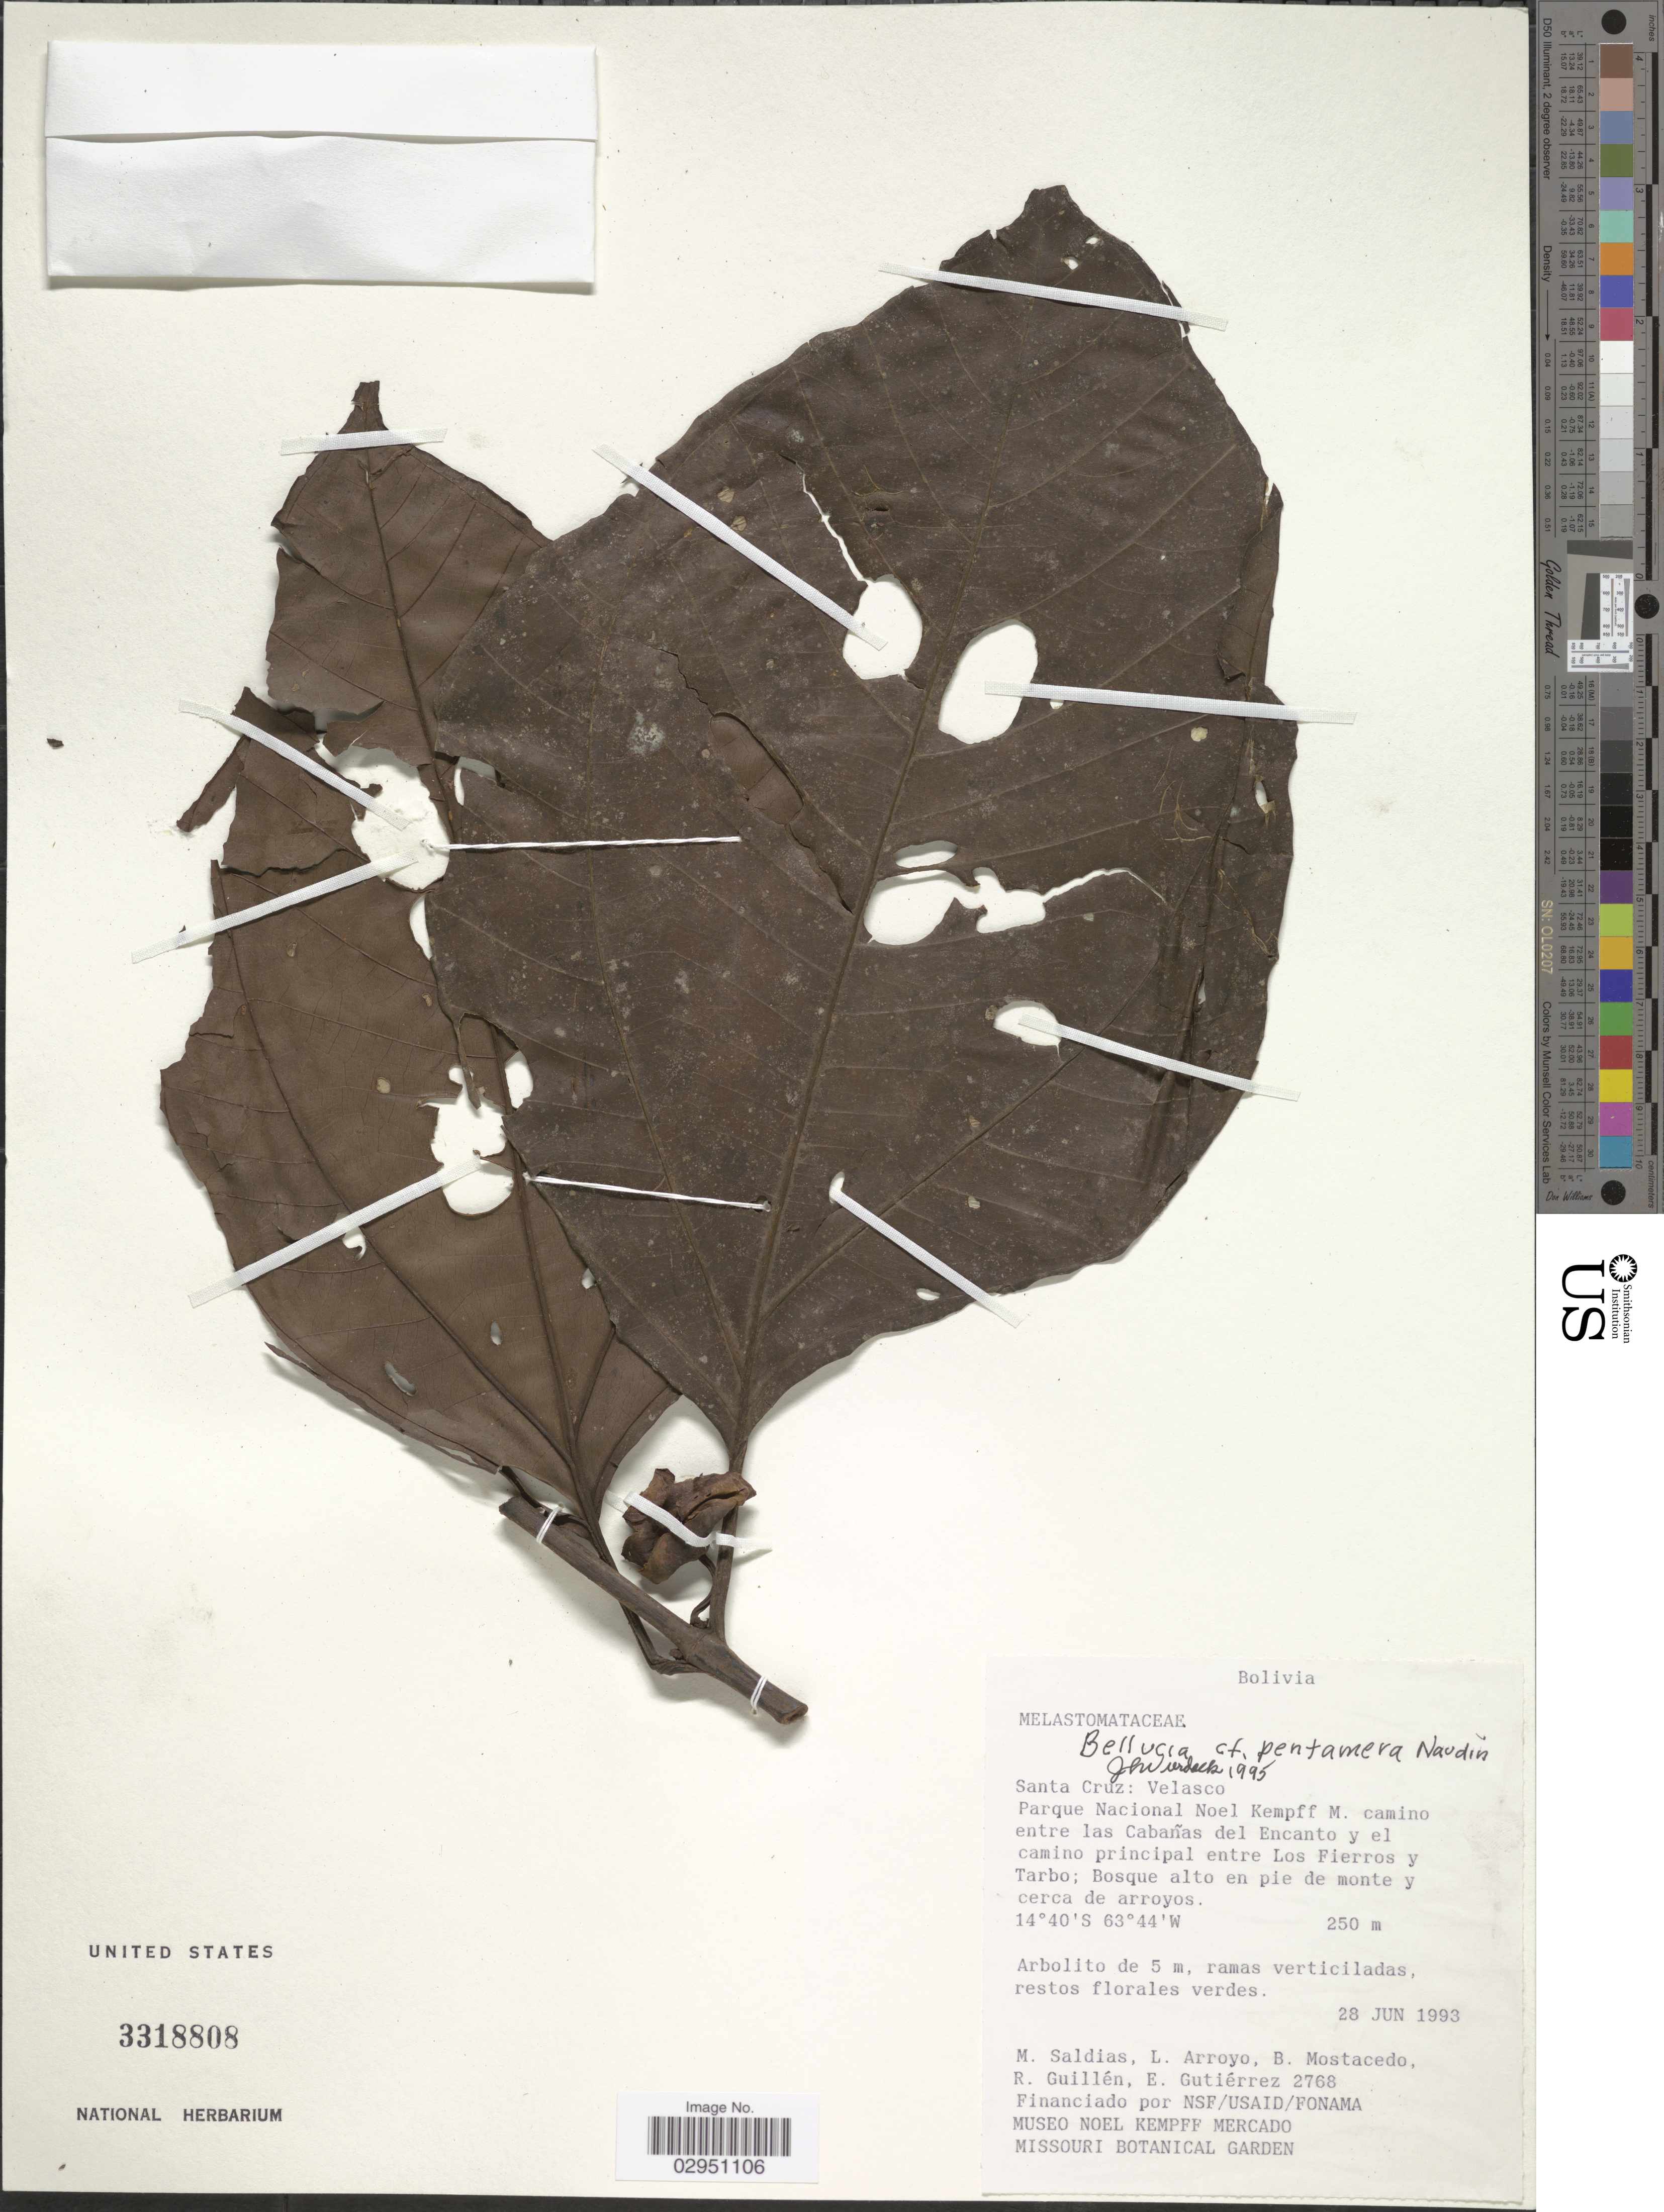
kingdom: Plantae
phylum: Tracheophyta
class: Magnoliopsida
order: Myrtales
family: Melastomataceae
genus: Bellucia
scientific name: Bellucia pentamera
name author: Naudin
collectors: M. Saldias, L. Arroyo, B. Mostacedo, R. Guillen & et al.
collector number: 2768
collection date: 1993-06-28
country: Bolivia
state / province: Santa Cruz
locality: Velasco. Parque Nacional Noel Kempff M. camino entre las Canañas del Encanto y el camino principal entre Los Fierros y Tarbo.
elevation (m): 250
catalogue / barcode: US 3318808